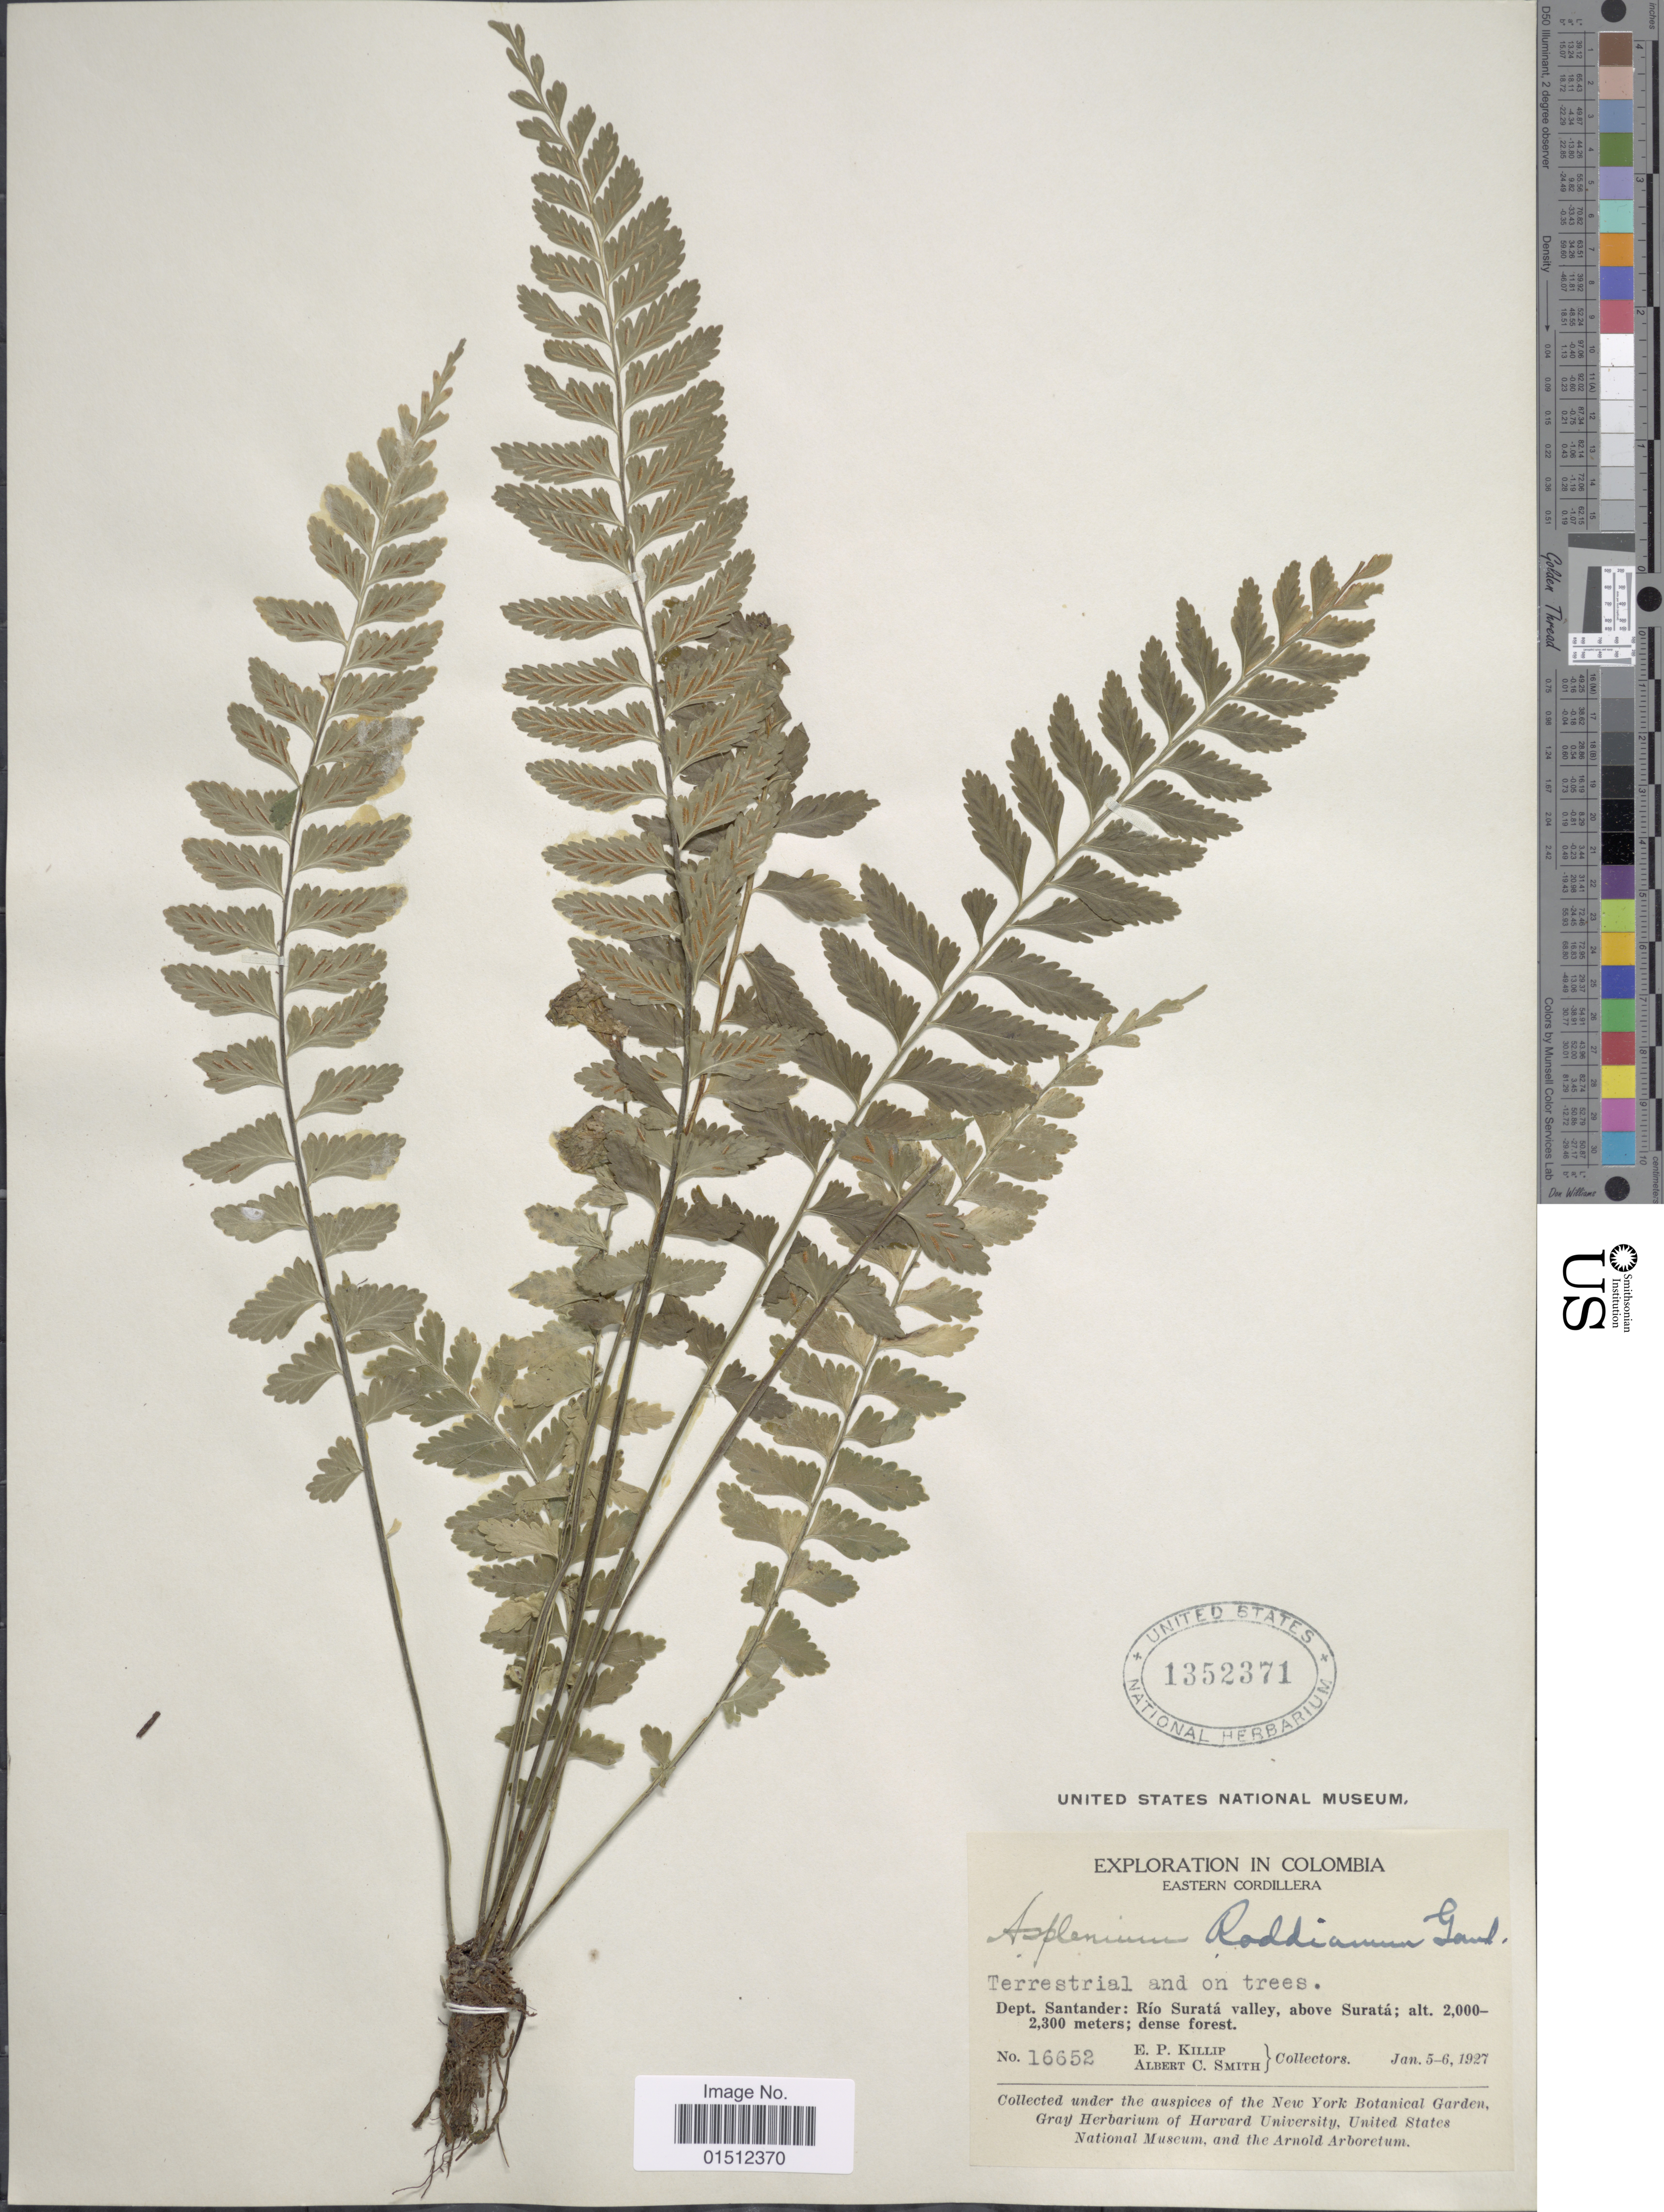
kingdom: Plantae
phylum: Tracheophyta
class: Polypodiopsida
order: Polypodiales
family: Aspleniaceae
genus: Asplenium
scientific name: Asplenium raddianum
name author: Gaudich.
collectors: E. P. Killip & A. C. Smith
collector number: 16652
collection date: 1927-01-05/1927-01-06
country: Colombia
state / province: Santander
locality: Colombia, Eastern Cordillera, Dept. Santander: Rio Surata valley, above Surata.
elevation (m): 2000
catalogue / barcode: US 1352371